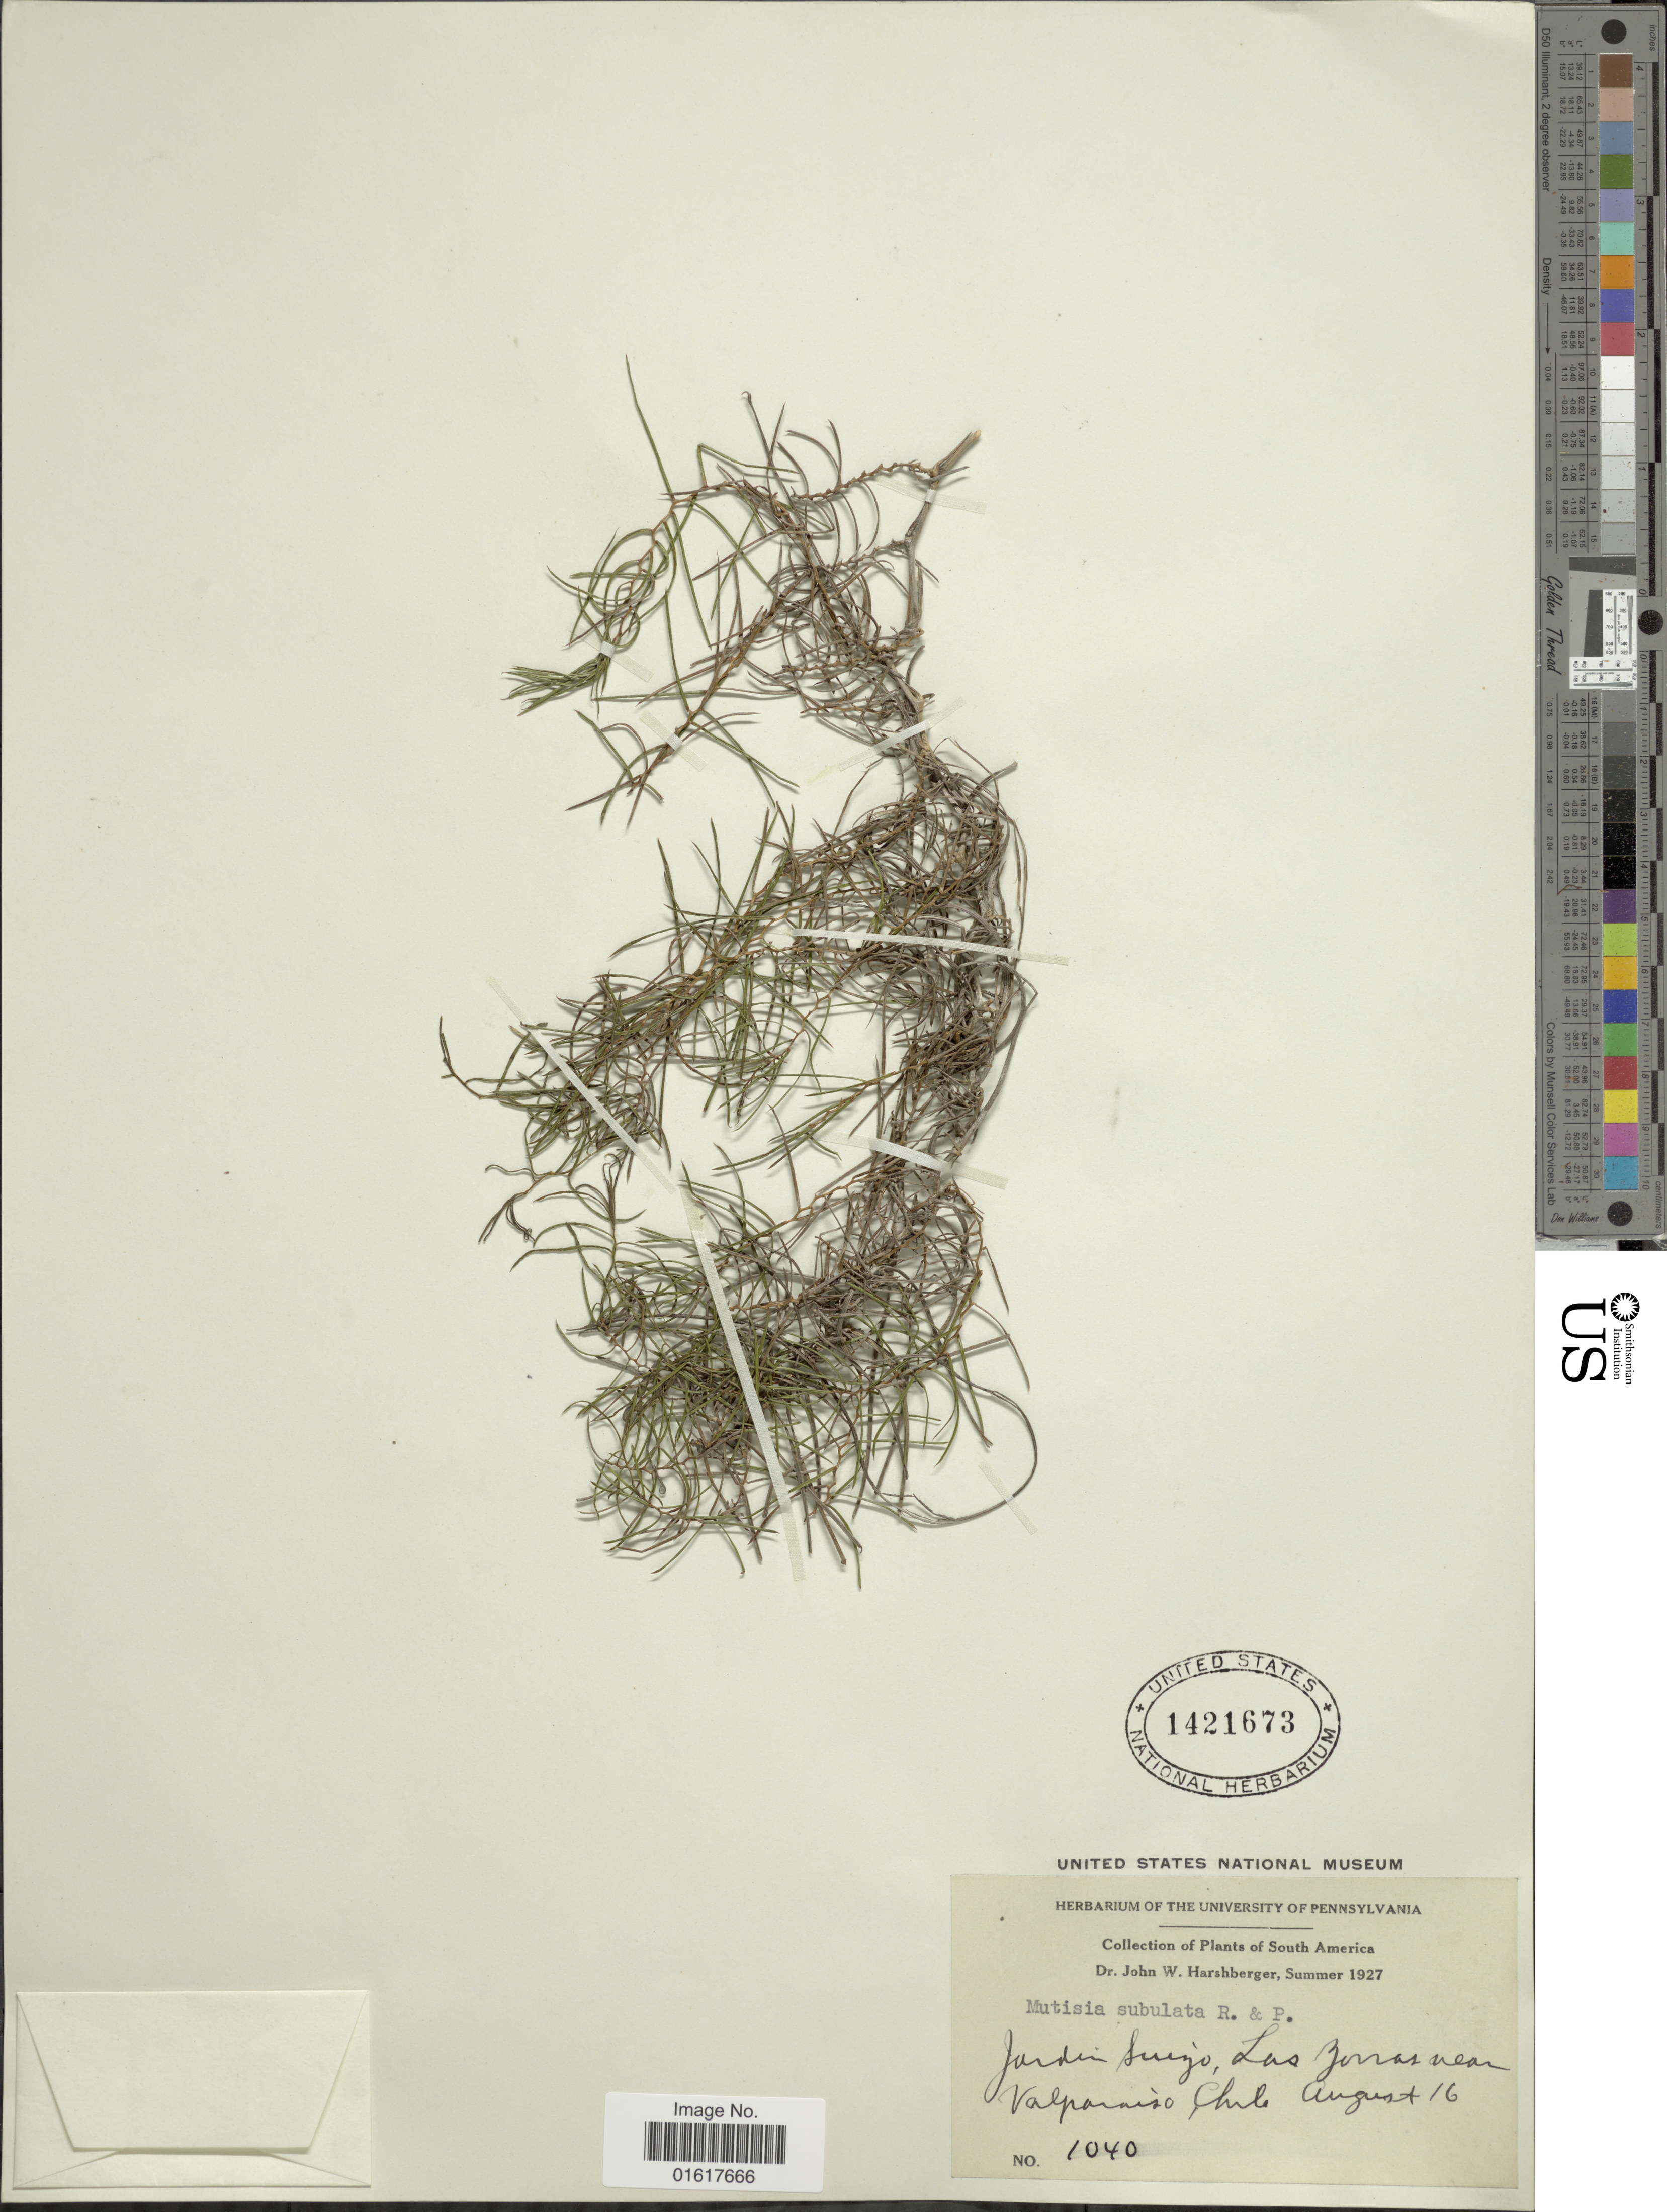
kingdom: Plantae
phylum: Tracheophyta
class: Magnoliopsida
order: Asterales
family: Asteraceae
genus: Mutisia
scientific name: Mutisia subulata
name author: Ruiz & Pav.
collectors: J. W. Harshberger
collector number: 1040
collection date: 1927-08-16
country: Chile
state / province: Valparaíso (V)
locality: Jarden Suizo, Las Zonas near Valparaiso.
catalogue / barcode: US 1421673